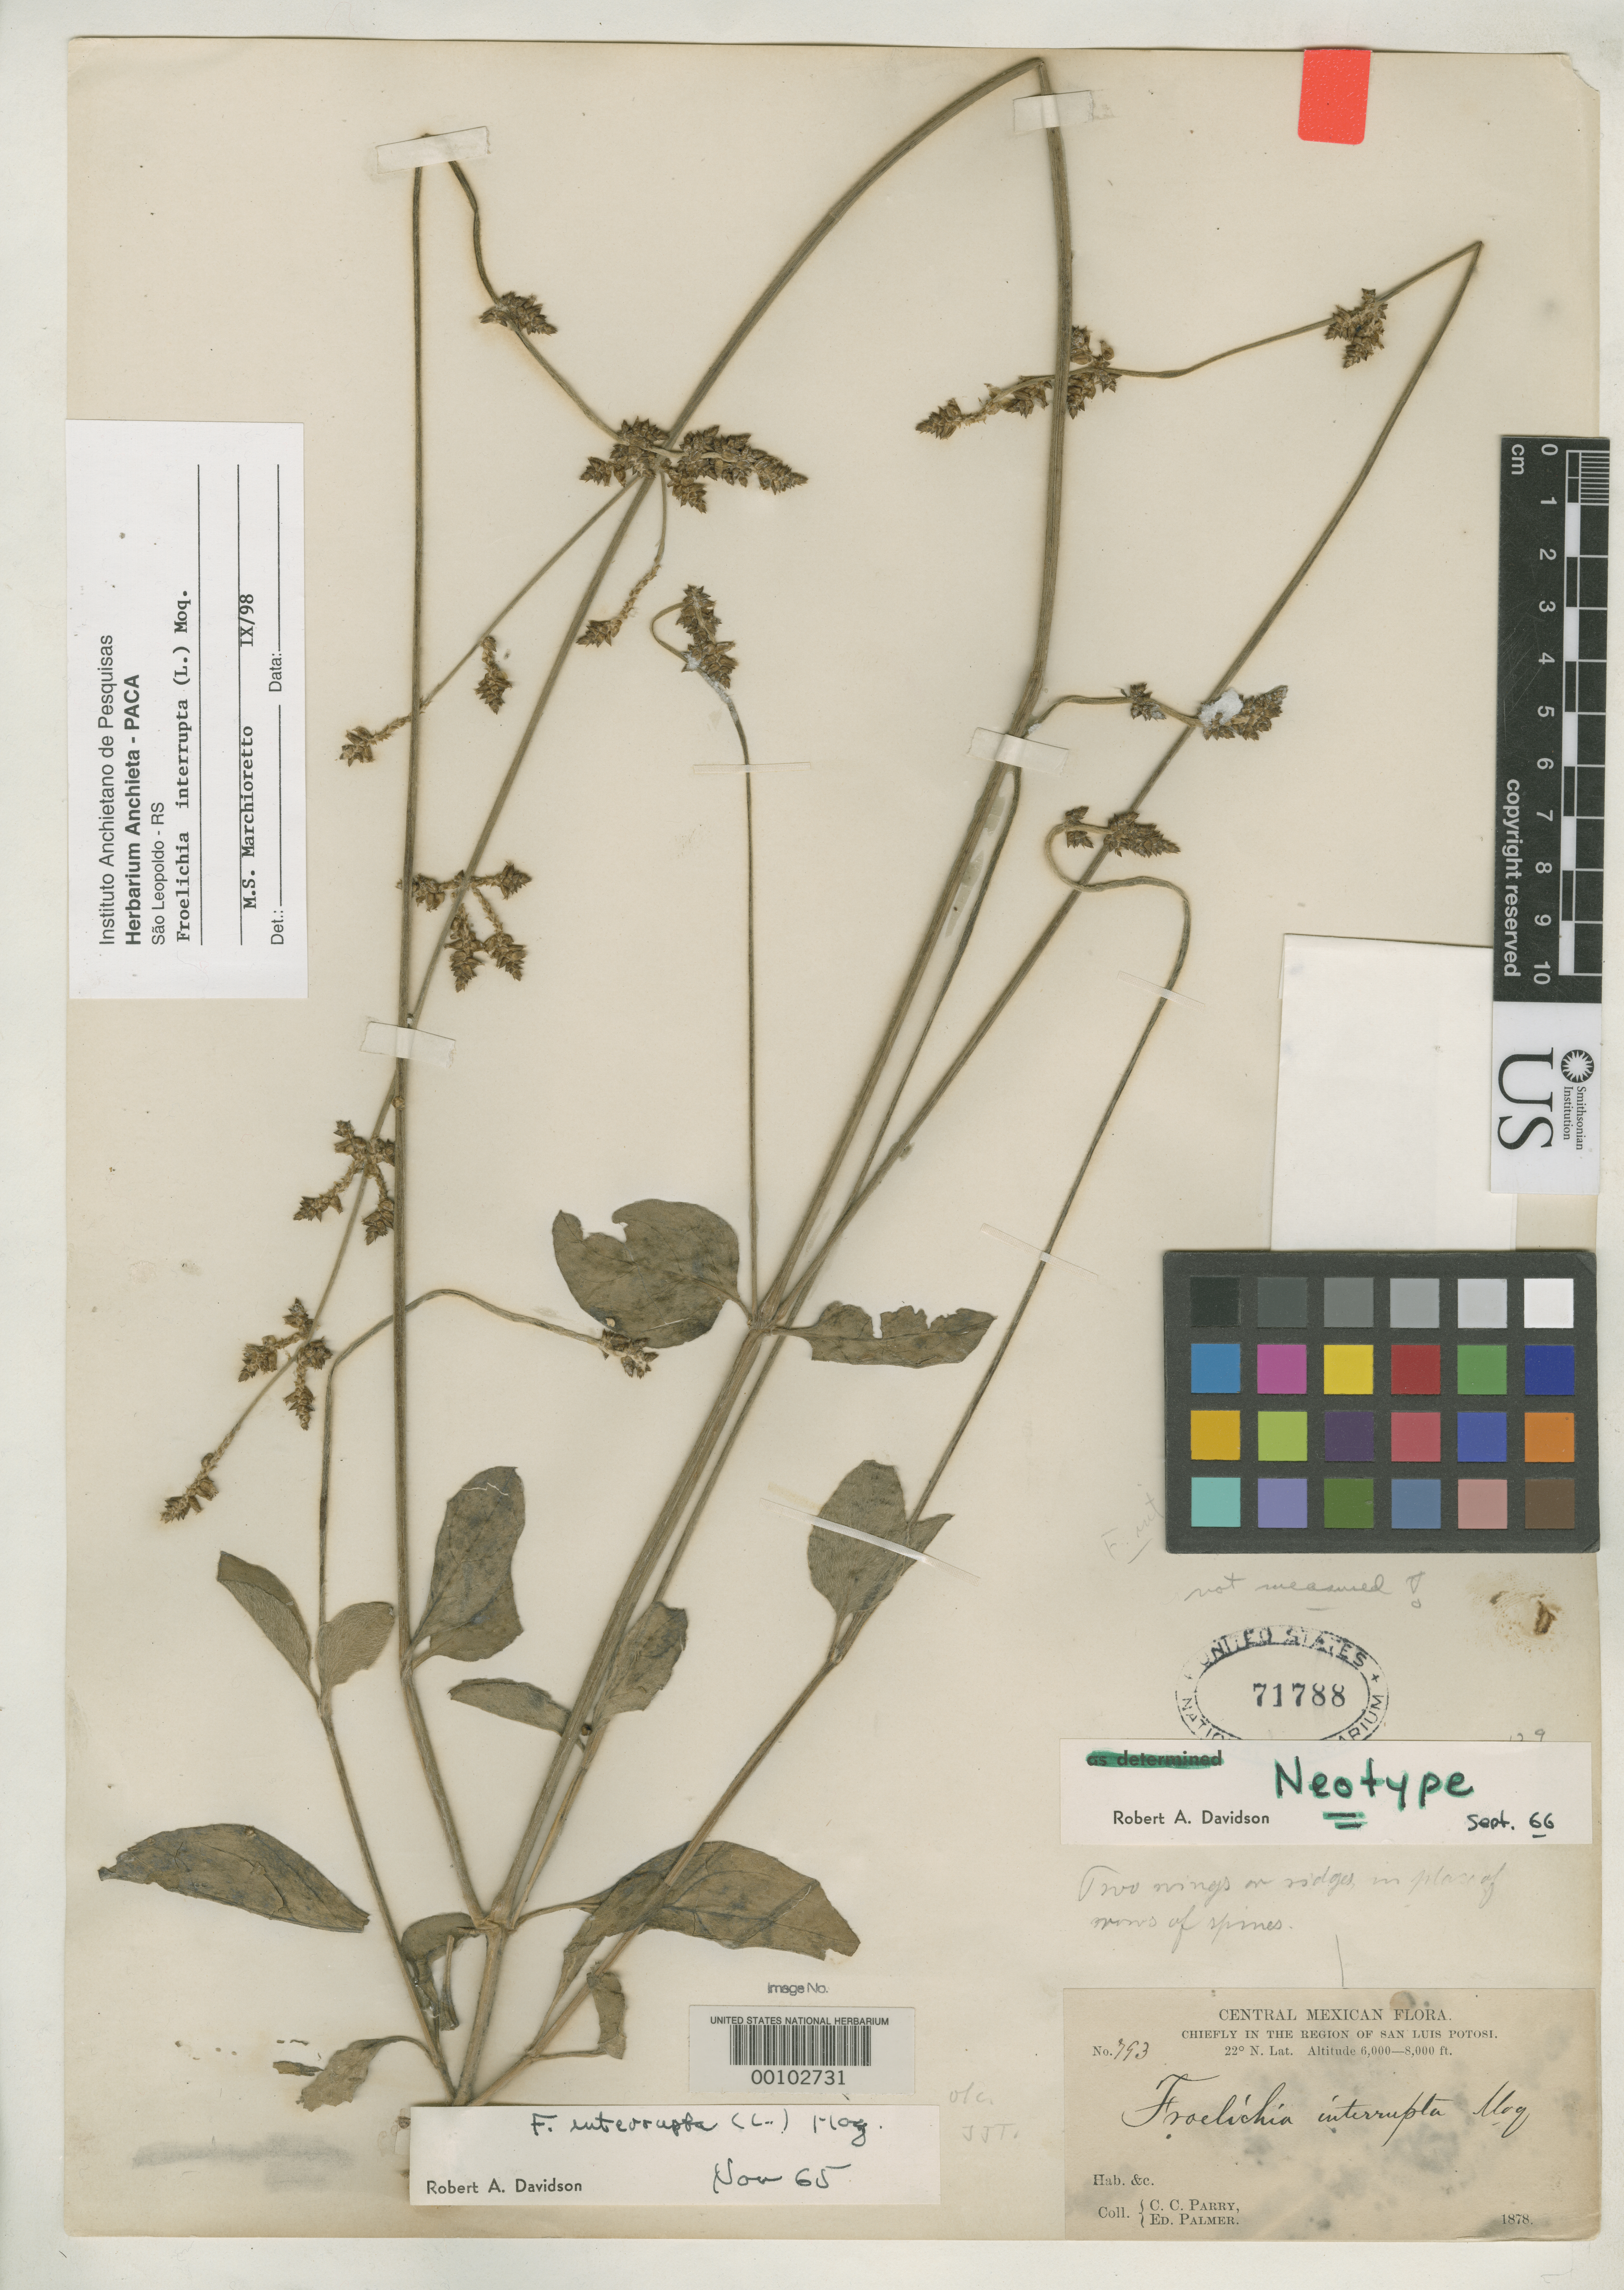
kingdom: Plantae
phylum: Tracheophyta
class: Magnoliopsida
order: Caryophyllales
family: Amaranthaceae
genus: Froelichia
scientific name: Froelichia interrupta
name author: Moq. in DC.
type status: Neotype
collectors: C. C. Parry & E. Palmer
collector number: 793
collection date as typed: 1878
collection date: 1878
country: Mexico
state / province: San Luis Potosi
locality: In region of San Luis Potosi.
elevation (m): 1829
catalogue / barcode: US 71788